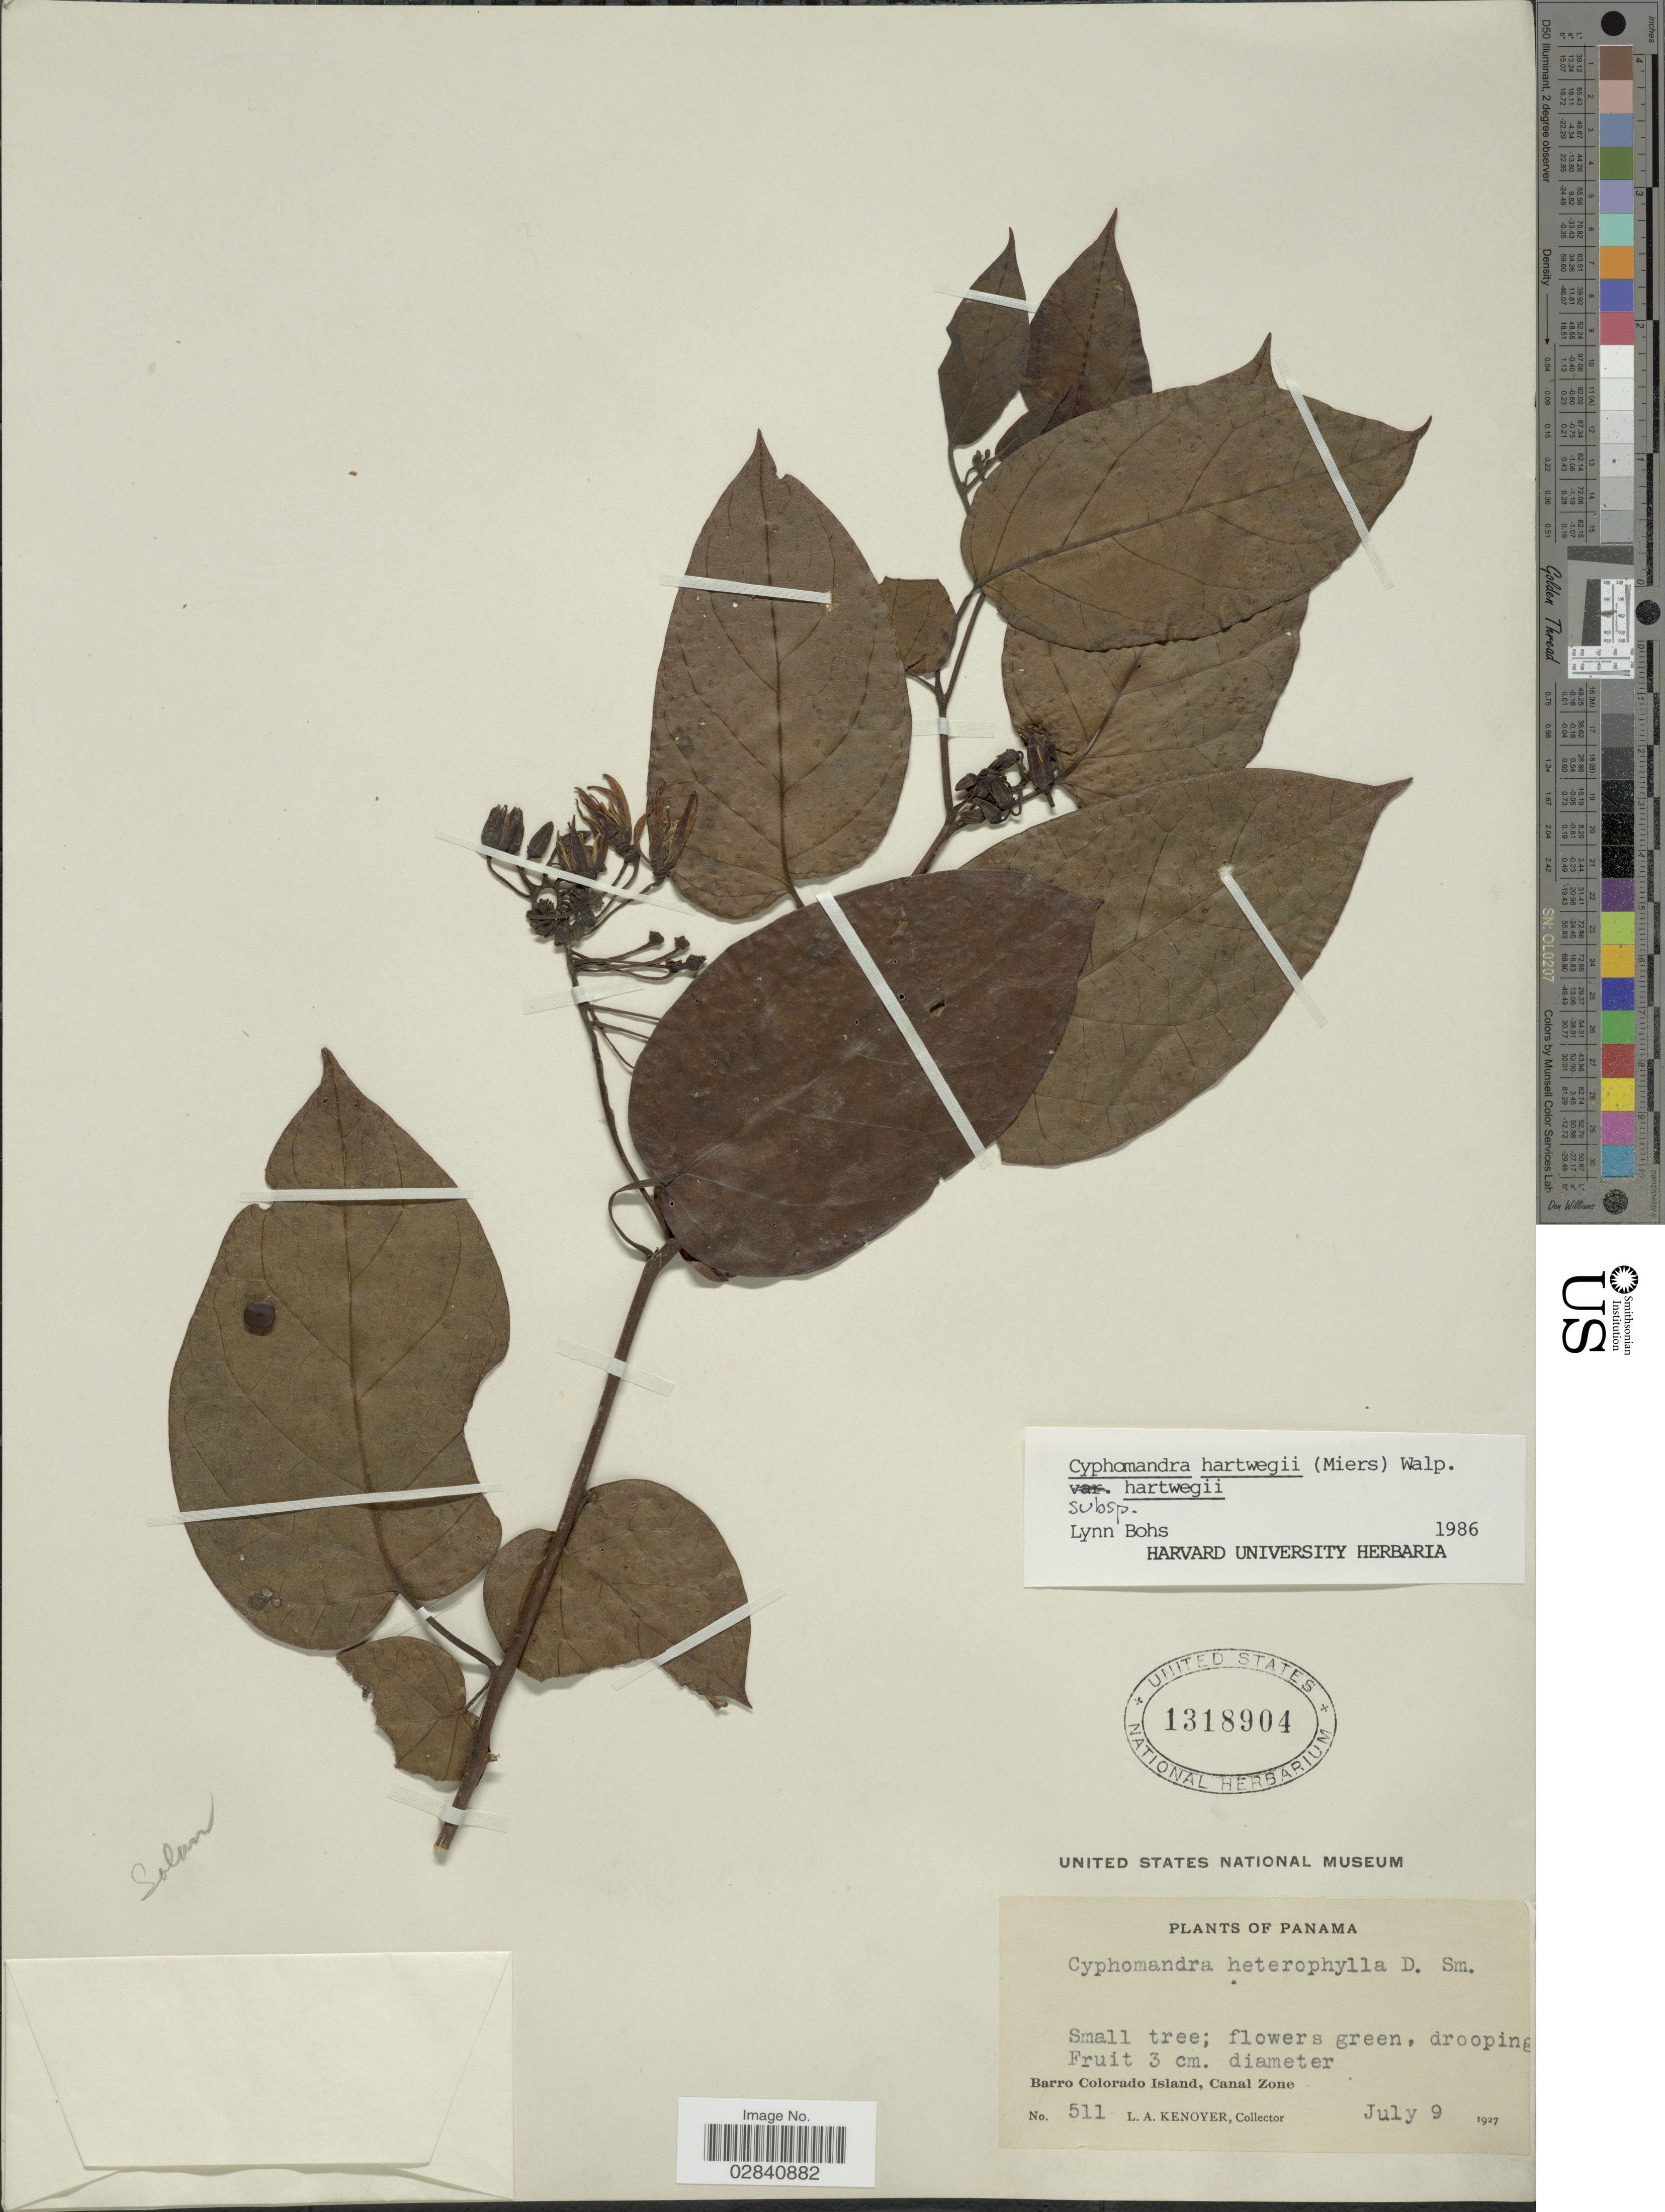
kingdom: Plantae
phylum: Tracheophyta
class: Magnoliopsida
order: Solanales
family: Solanaceae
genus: Cyphomandra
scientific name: Cyphomandra hartwegii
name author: (Miers) Sendtn. ex Walp.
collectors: L. Kenover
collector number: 511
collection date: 1927-07-09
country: Panama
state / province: Panamá Oeste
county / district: Canal Zone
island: Barro Colorado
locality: Barro Colorado Island, Canal Zone.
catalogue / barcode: US 1318904